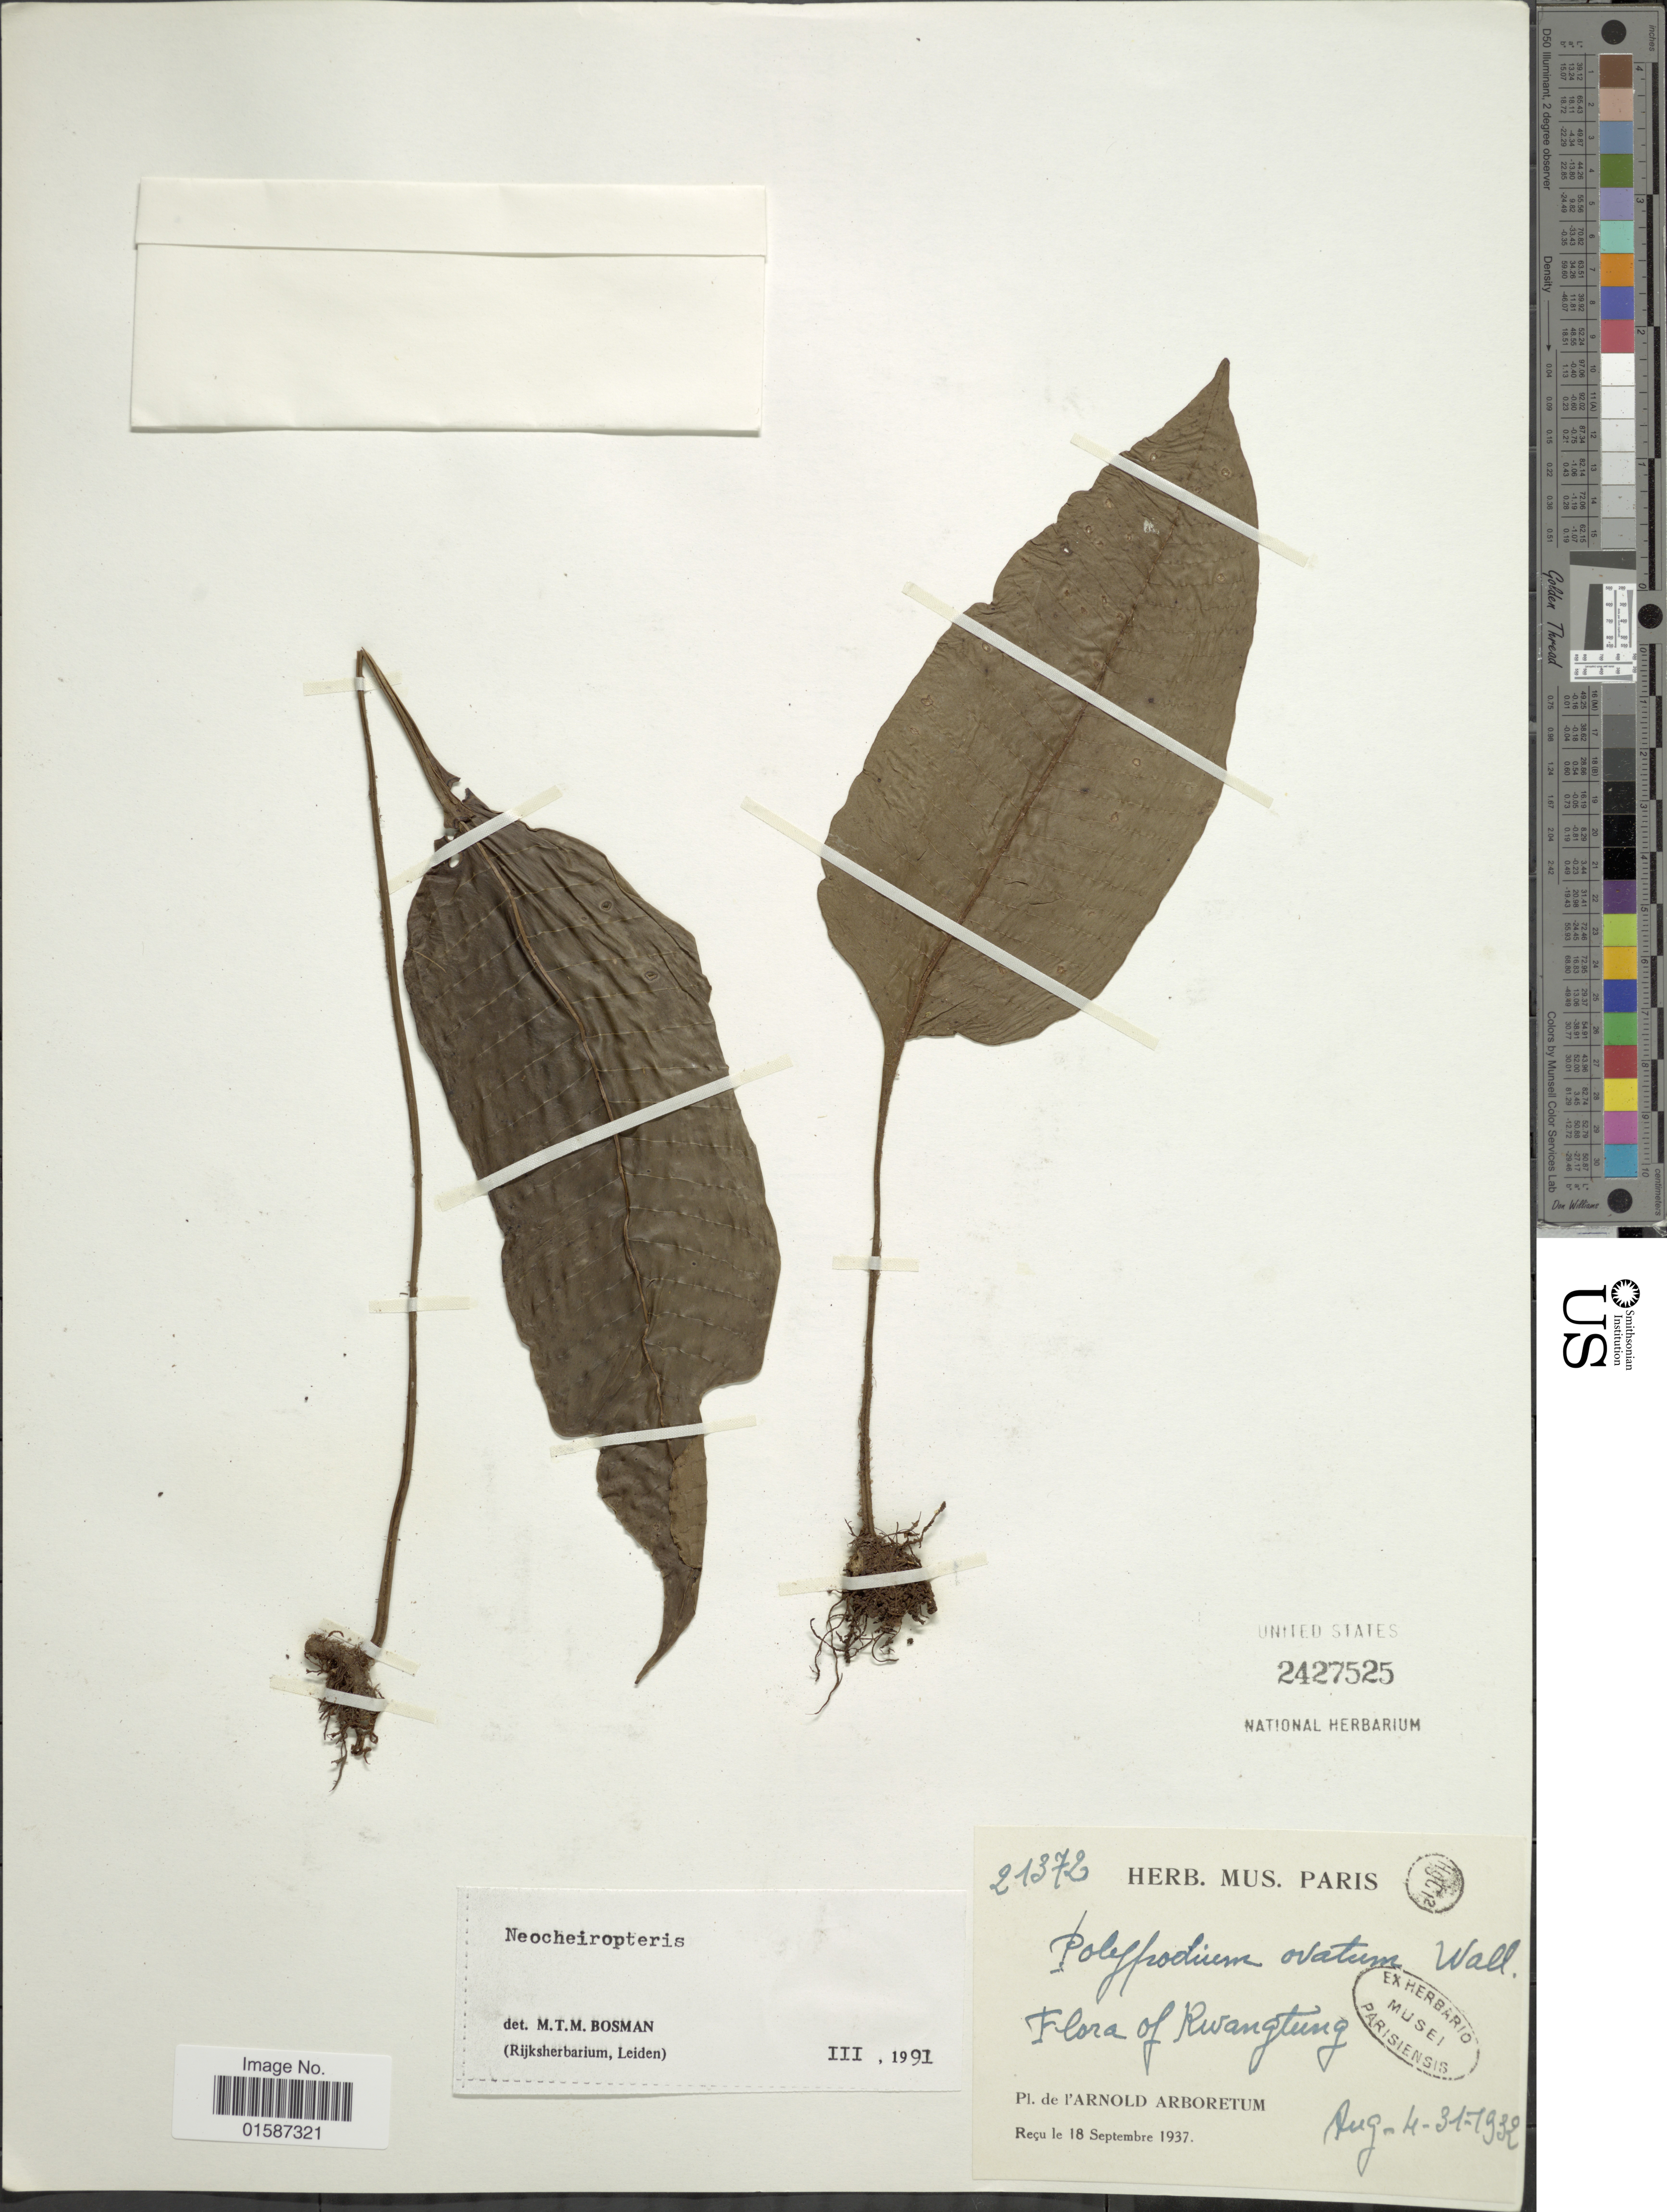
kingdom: Plantae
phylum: Tracheophyta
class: Polypodiopsida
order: Polypodiales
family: Polypodiaceae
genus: Neolepisorus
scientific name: Neolepisorus ovatus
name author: (Bedd.) Ching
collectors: ex herb. Mus. Paris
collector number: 21372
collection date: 1937-09-18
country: China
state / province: Guangdong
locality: Kwangtung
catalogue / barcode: US 2427525